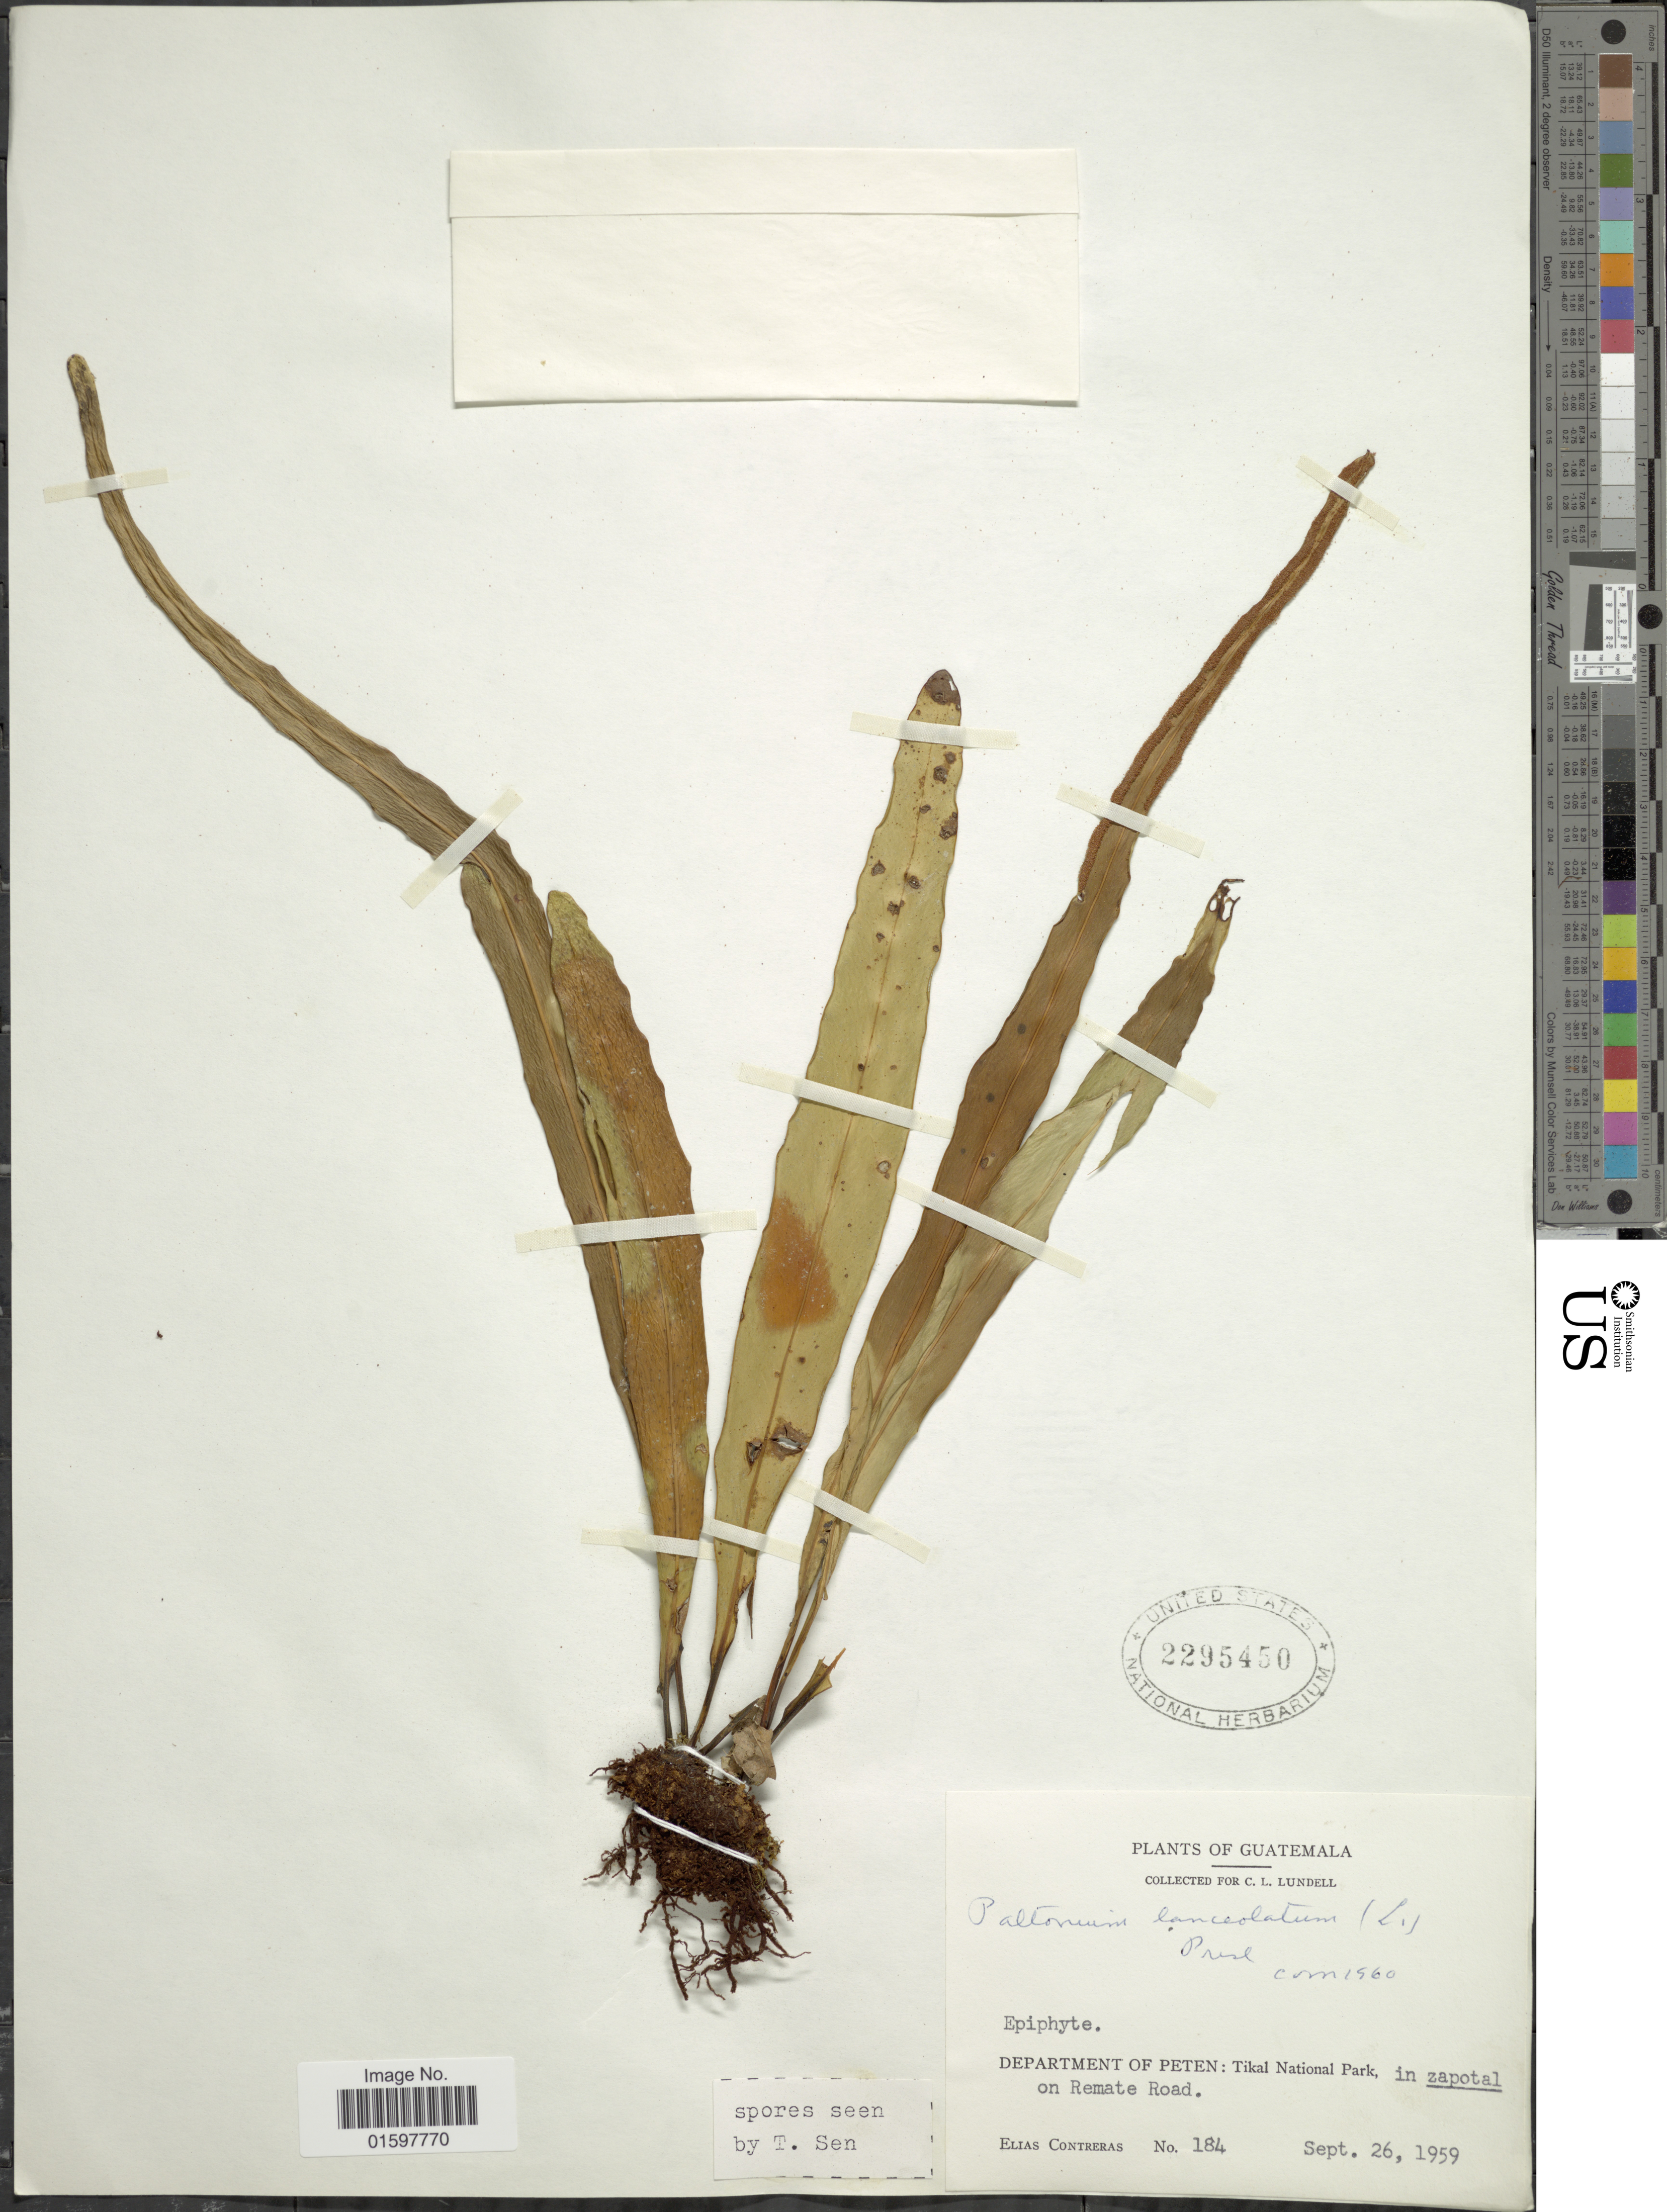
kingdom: Plantae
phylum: Tracheophyta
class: Polypodiopsida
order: Polypodiales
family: Polypodiaceae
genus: Pleopeltis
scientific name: Pleopeltis marginata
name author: A.R. Sm. & Tejero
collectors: E. Contreras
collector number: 184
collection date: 1959-09-26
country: Guatemala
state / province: El Petén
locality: Tikal National Park, in zapotal on Remate Road.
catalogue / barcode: US 2295450